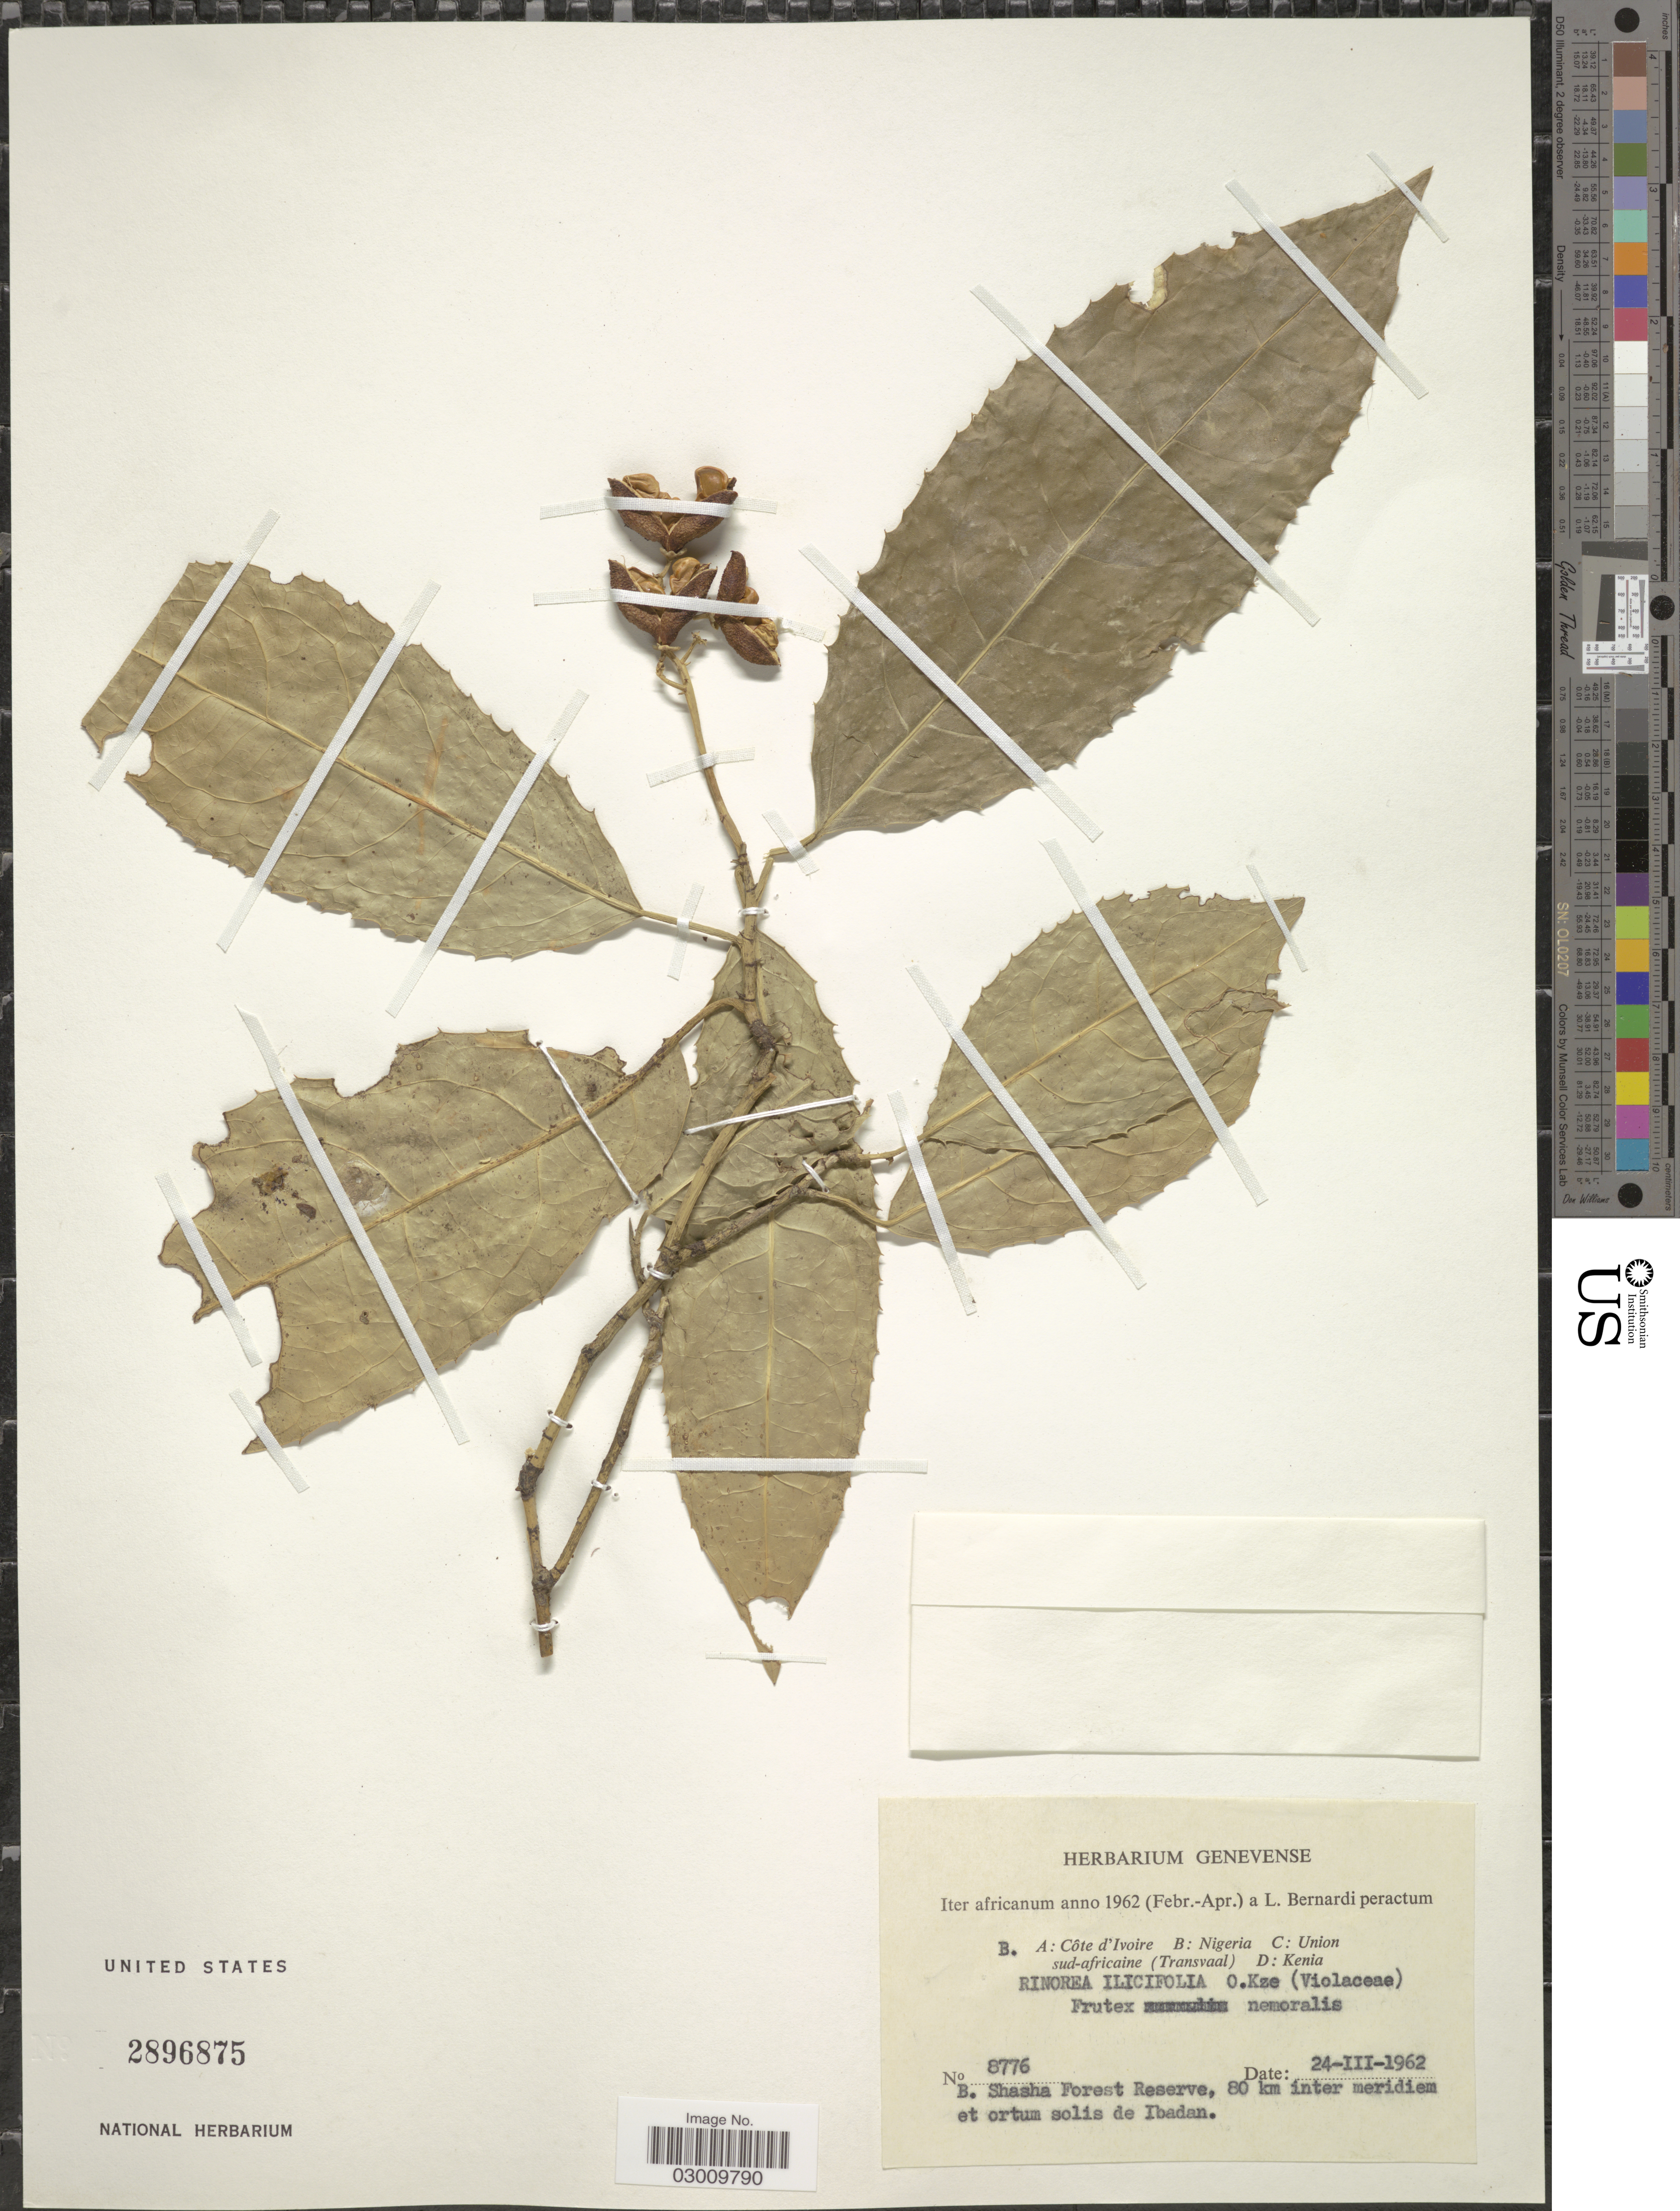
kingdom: Plantae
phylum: Tracheophyta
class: Magnoliopsida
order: Malpighiales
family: Violaceae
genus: Rinorea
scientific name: Rinorea ilicifolia subsp. ilicifolia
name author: (Welw. ex Oliv.) Kuntze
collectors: L. Bernardi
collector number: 8776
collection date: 1962-03-24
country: Nigeria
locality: Shasha Forest Reserve, 80 km inter meridiem et ortum solis de Ibadan.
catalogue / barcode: US 2896875